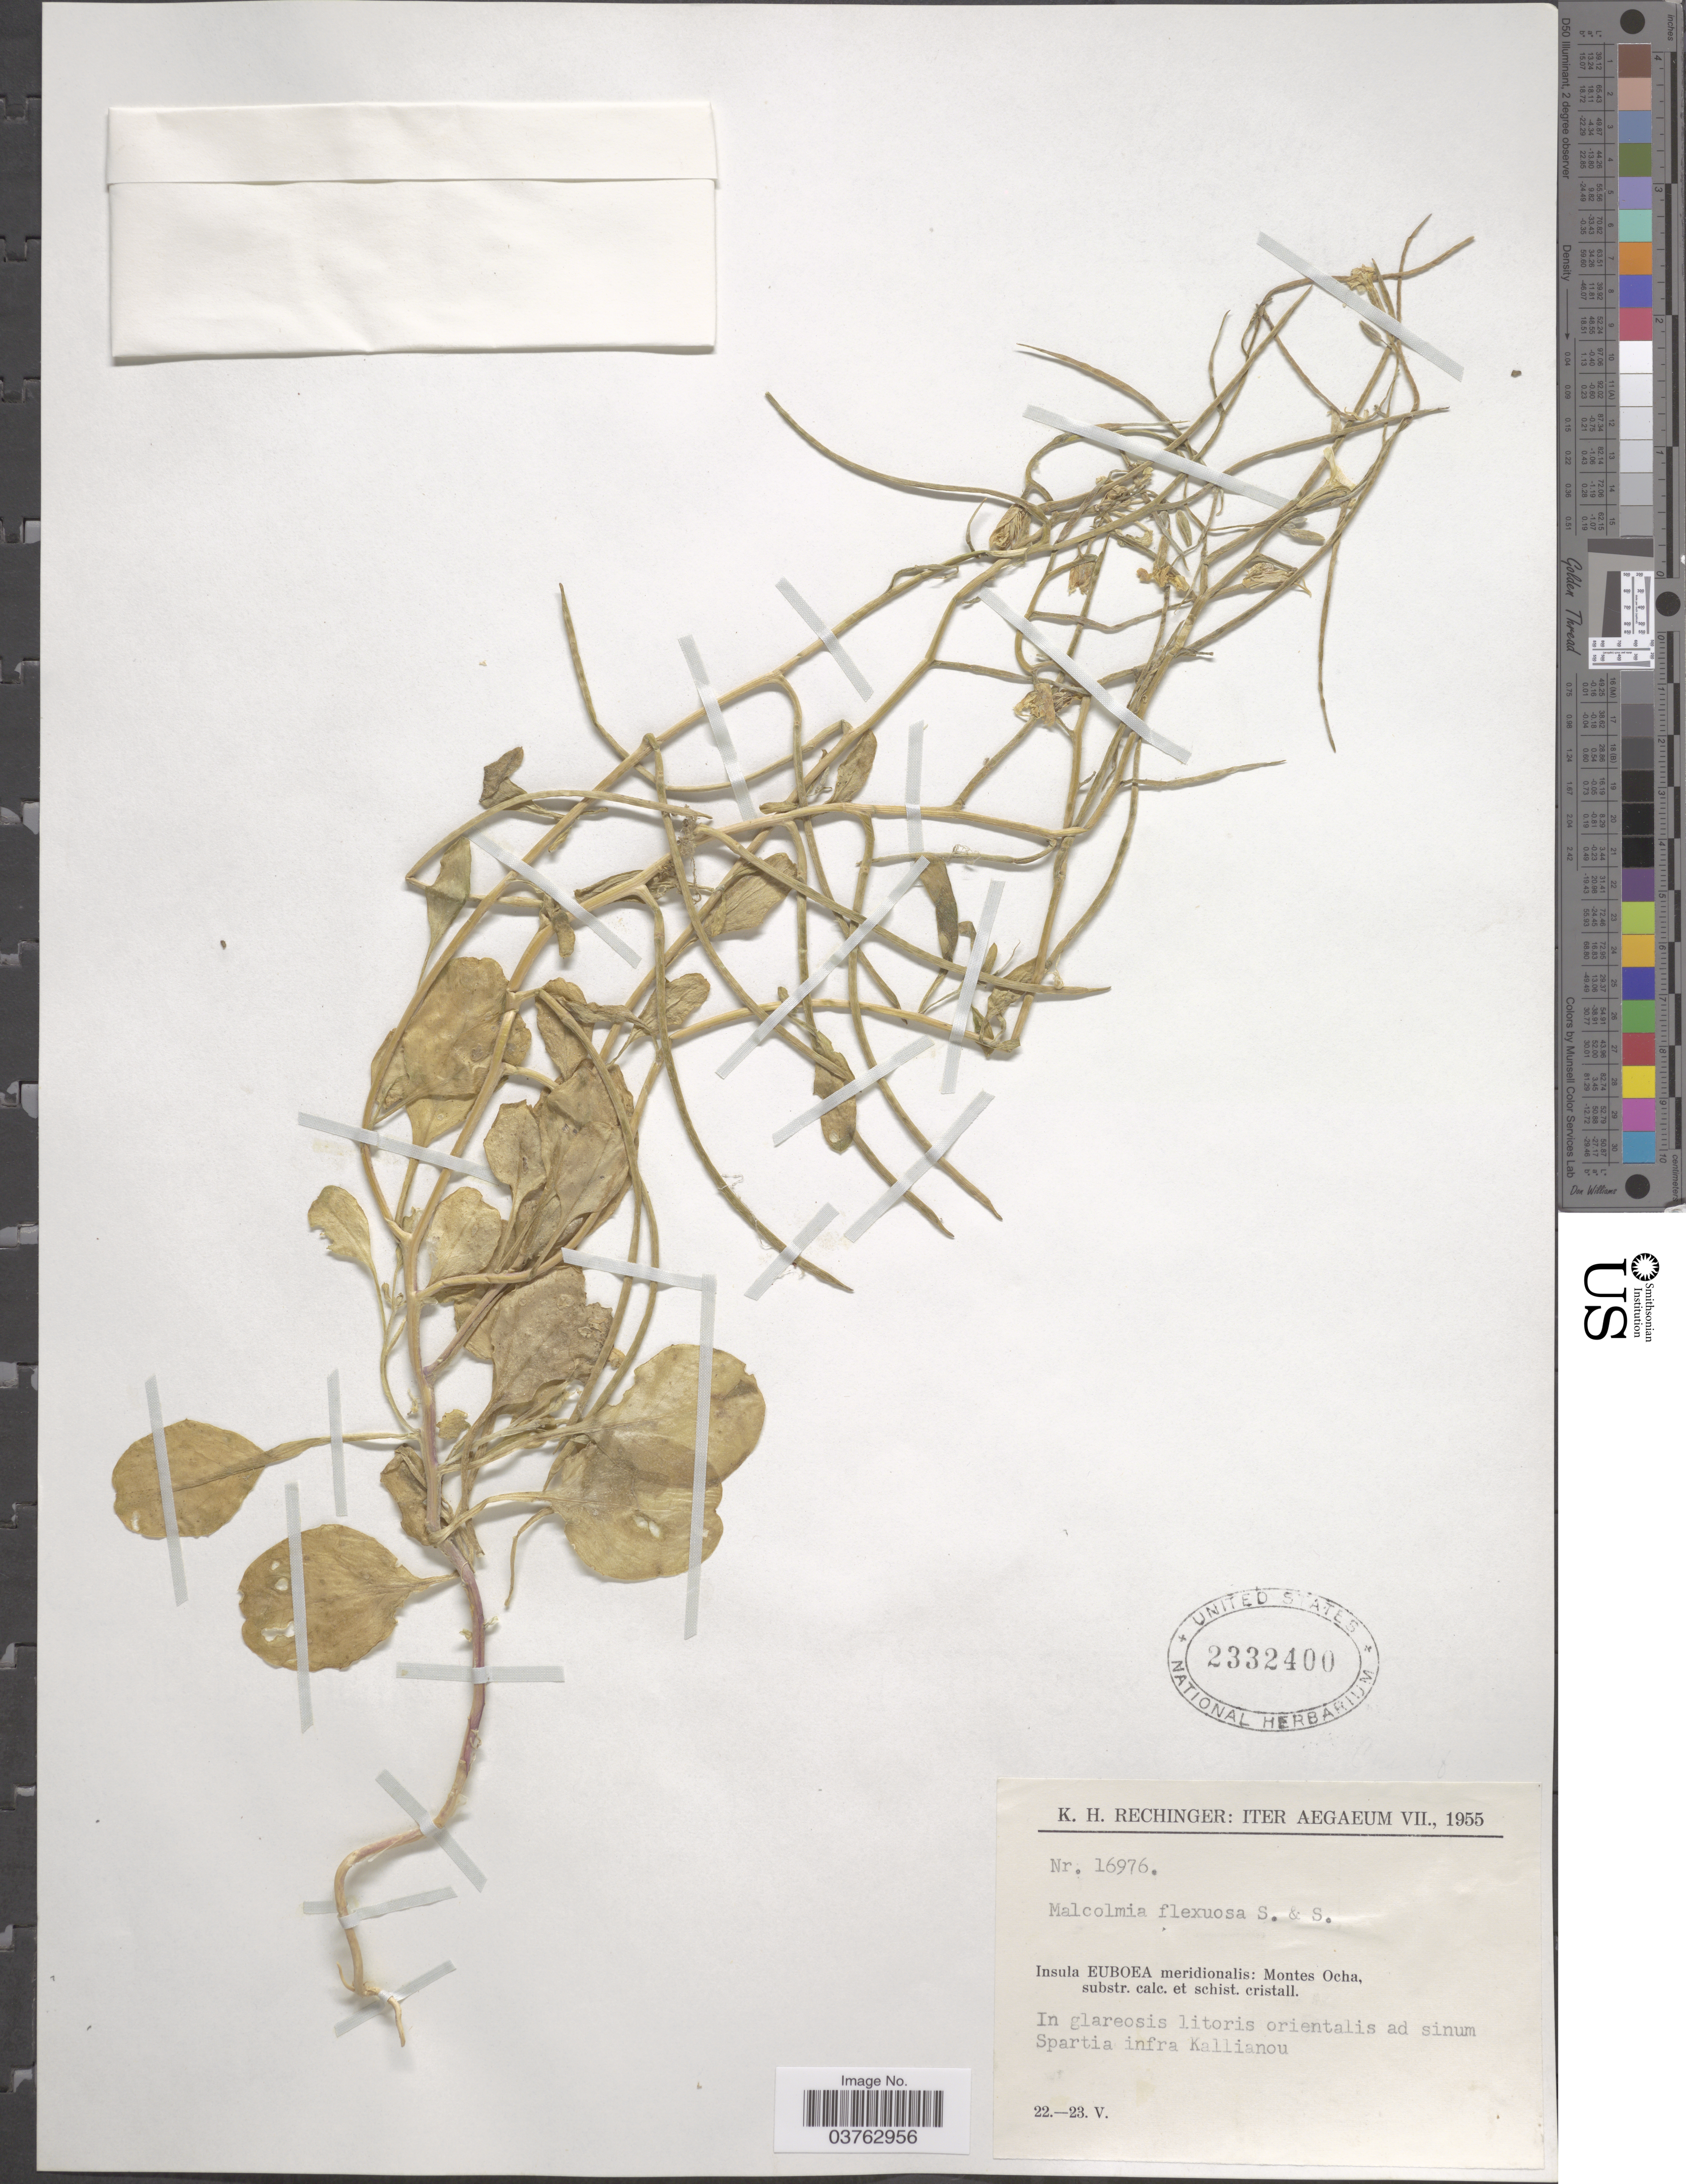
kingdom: Plantae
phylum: Tracheophyta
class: Magnoliopsida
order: Brassicales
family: Brassicaceae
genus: Malcolmia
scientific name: Malcolmia flexuosa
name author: Sibth. & Sm.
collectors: K. H. Rechinger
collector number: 16976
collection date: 1955-05-22/1955-05-23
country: Greece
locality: Aegaeum. Insula Euboea meridionalis: Montes Ocha. In glareosis litoris orientalis ad sinum Spartia infra Kallianou.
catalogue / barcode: US 2332400